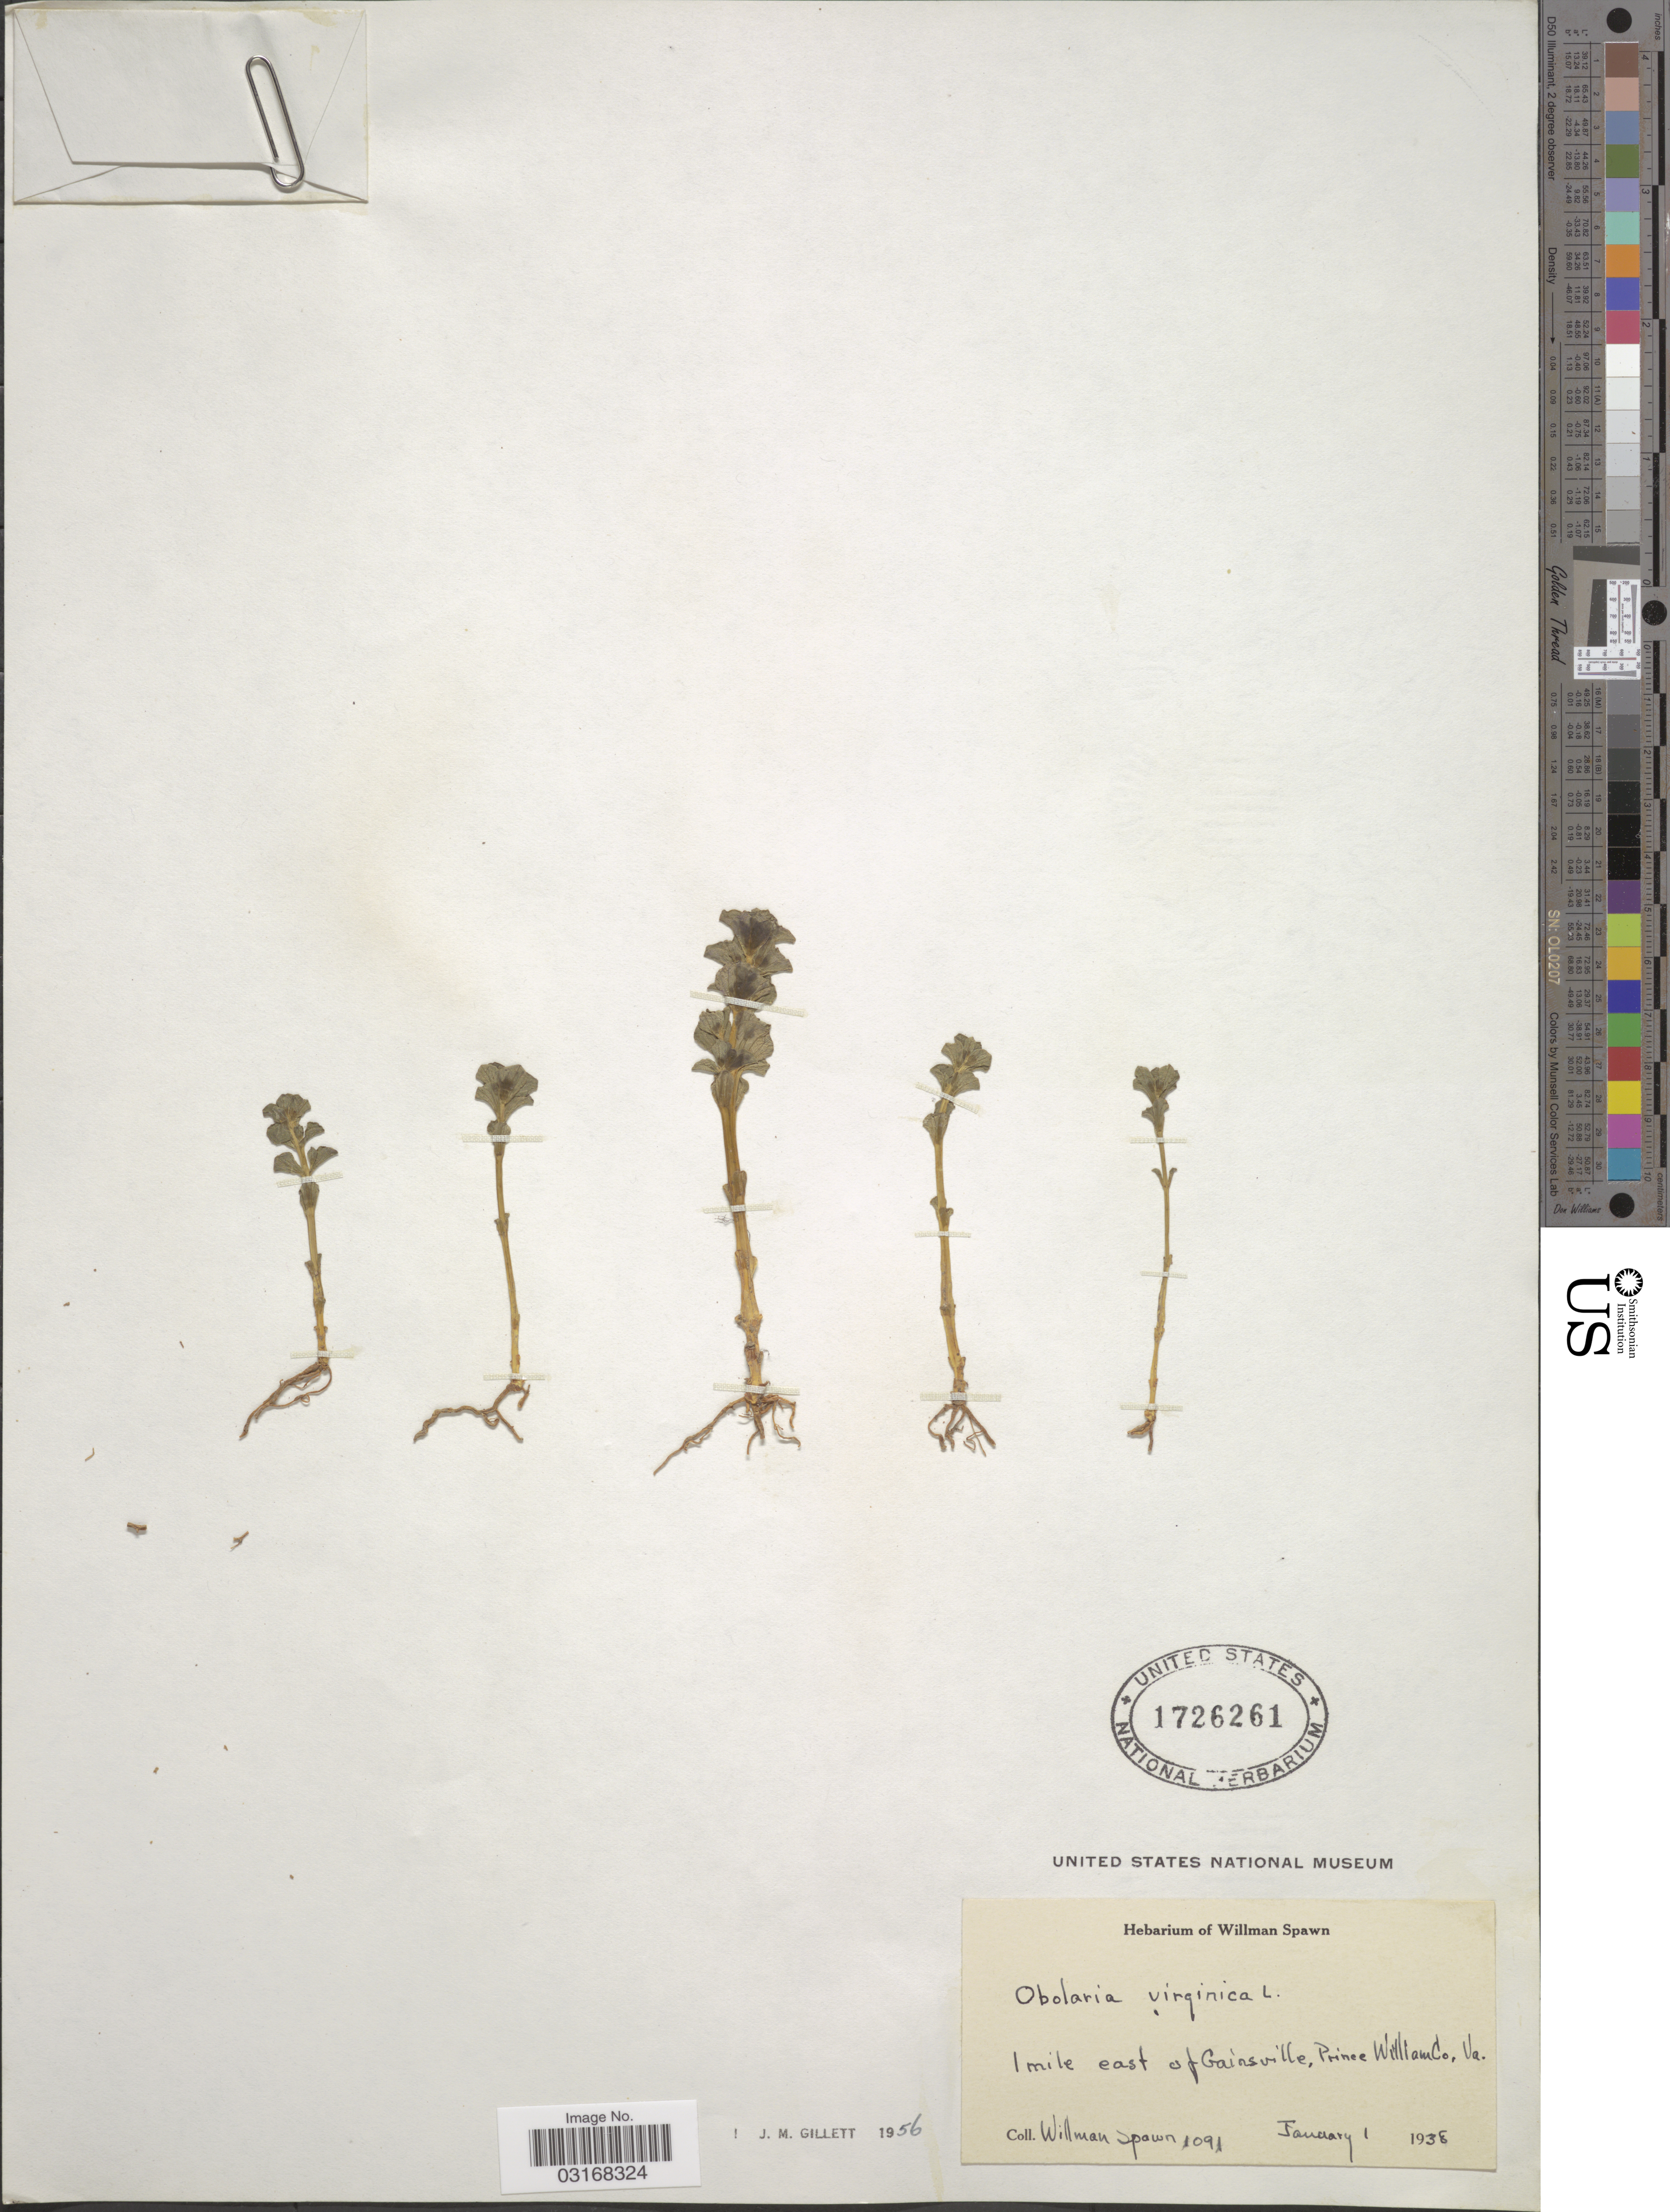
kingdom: Plantae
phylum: Tracheophyta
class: Magnoliopsida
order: Gentianales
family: Gentianaceae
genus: Obolaria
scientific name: Obolaria virginica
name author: L.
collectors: W. Spawn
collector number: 1091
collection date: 1938-01-01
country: United States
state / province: Virginia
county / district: Prince William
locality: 1 mile east of Gainsville, Prince William Co, Va.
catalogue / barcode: US 1726261